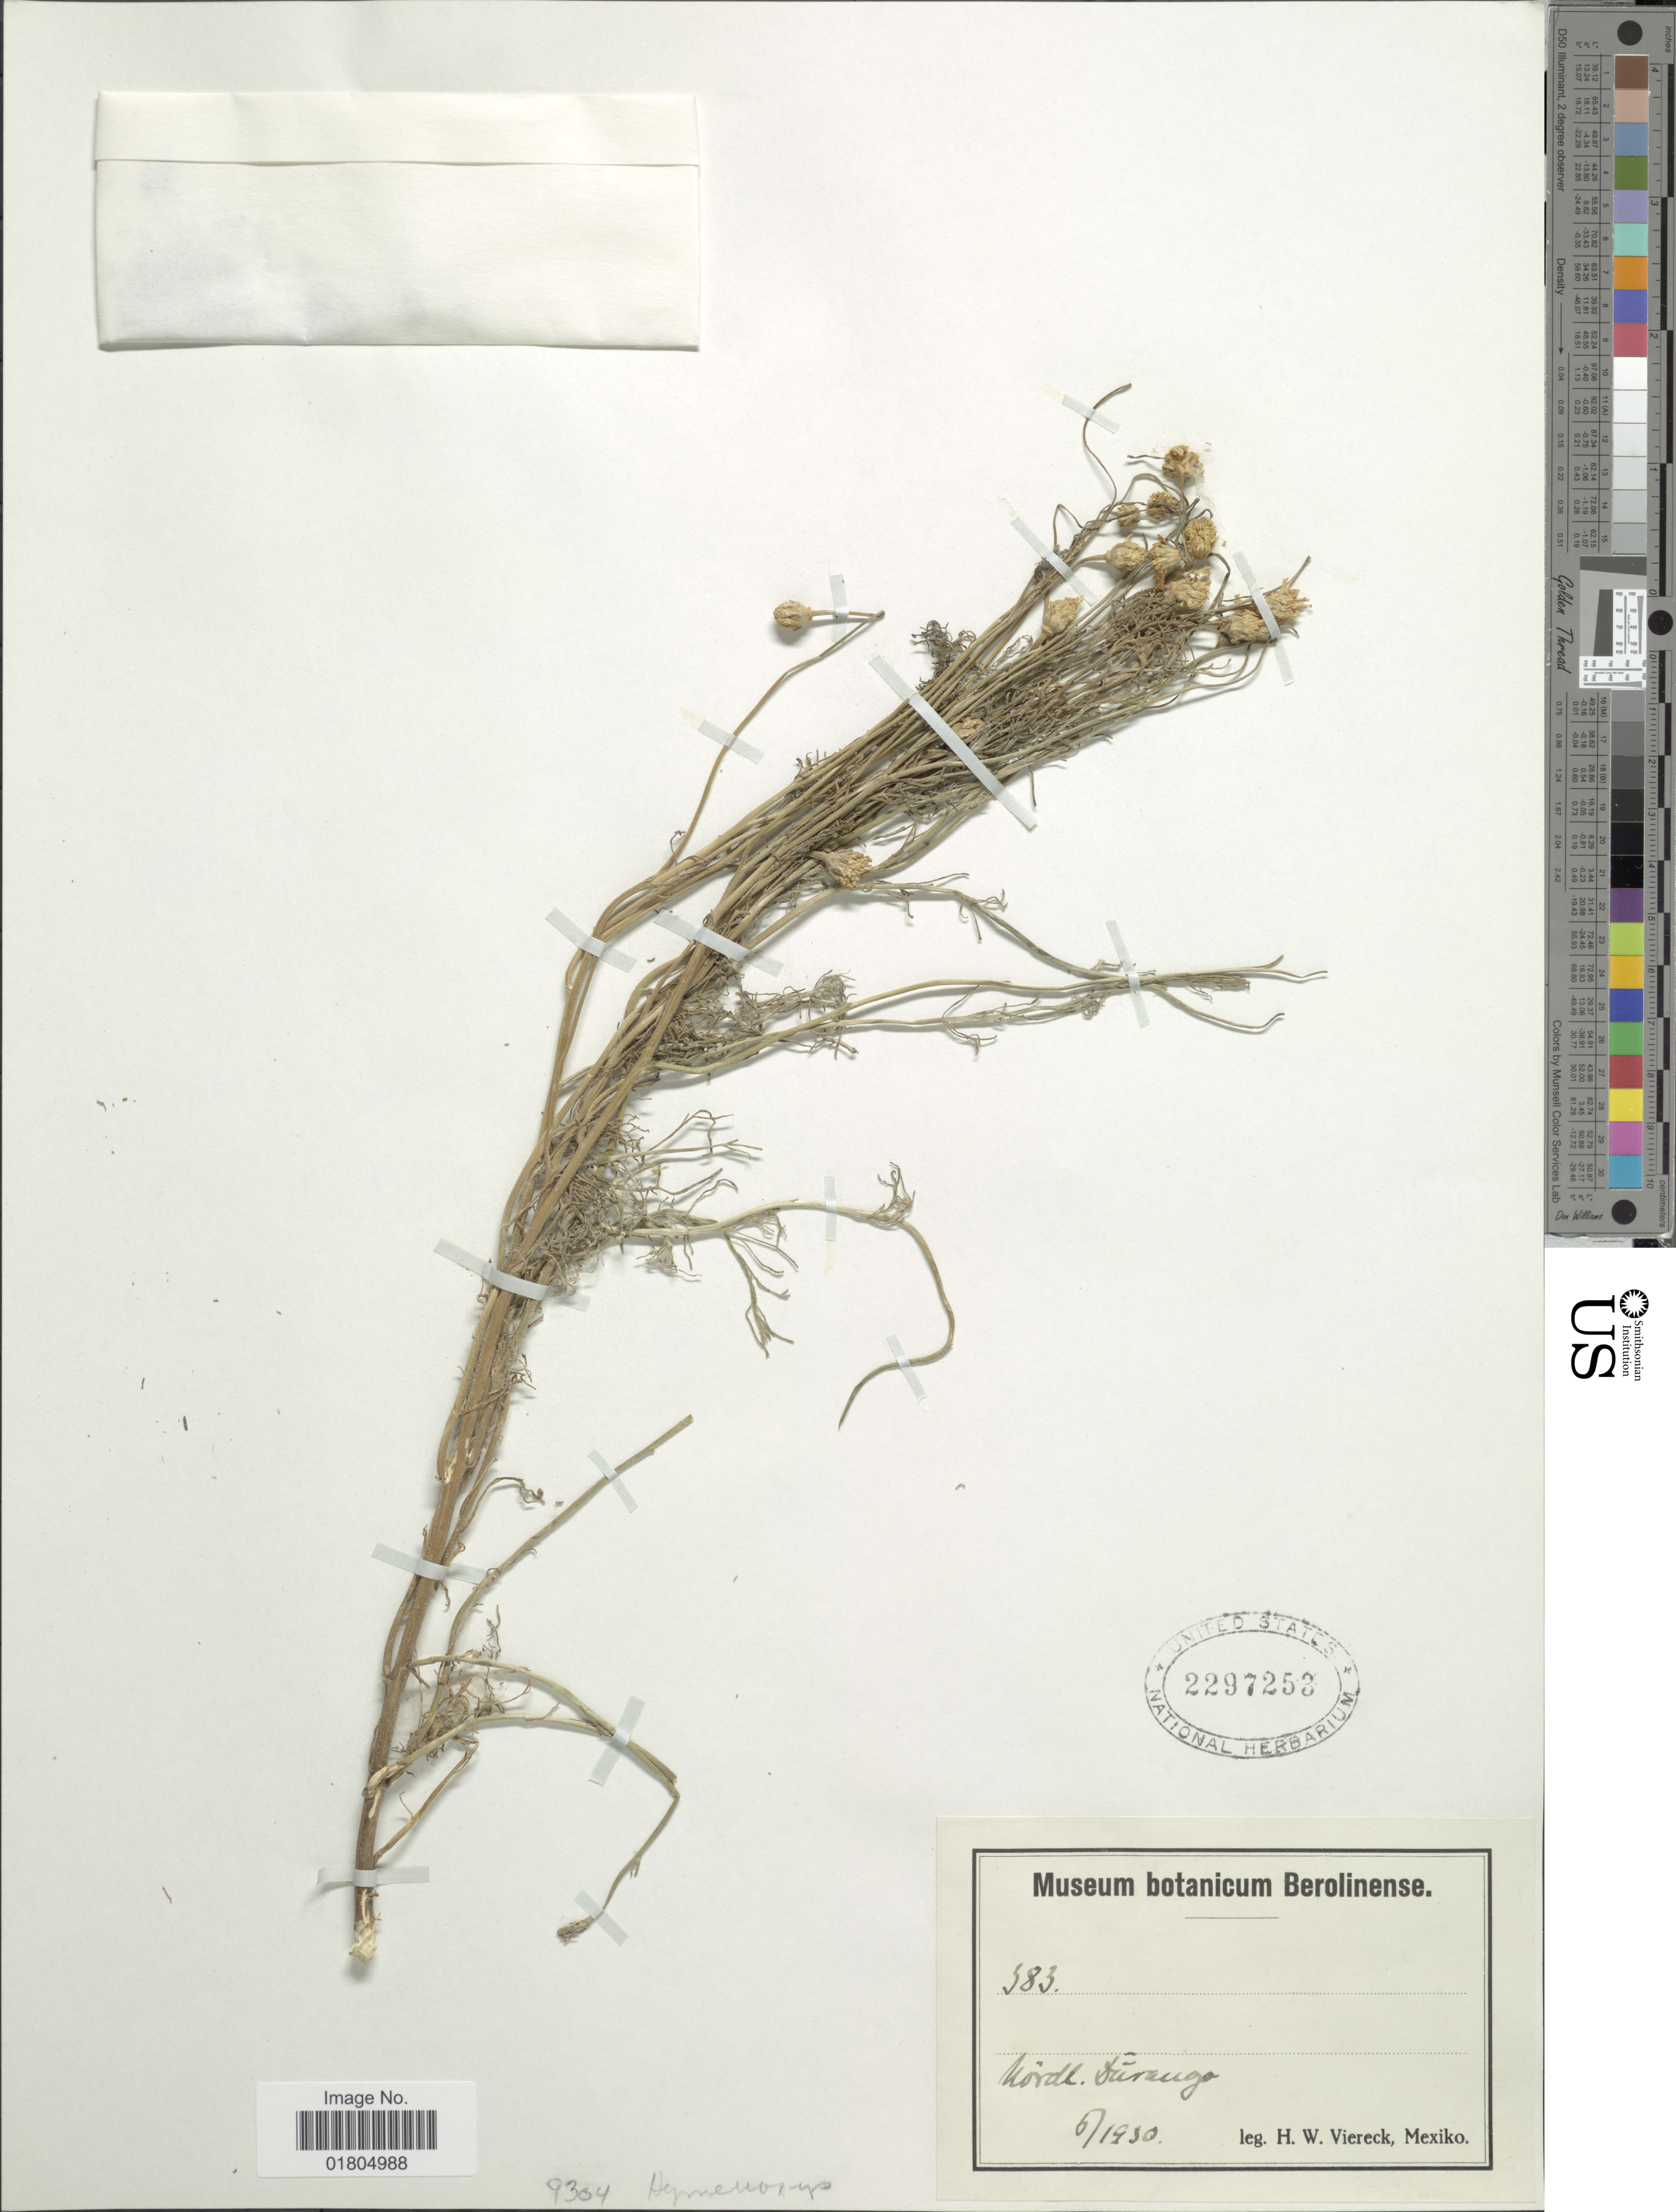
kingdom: Plantae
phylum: Tracheophyta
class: Magnoliopsida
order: Asterales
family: Asteraceae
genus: Hymenoxys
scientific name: Hymenoxys sp.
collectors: H. W. Viereck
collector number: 583*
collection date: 1930-06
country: Mexico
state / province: Durango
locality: Nordl. Durango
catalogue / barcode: US 2297253